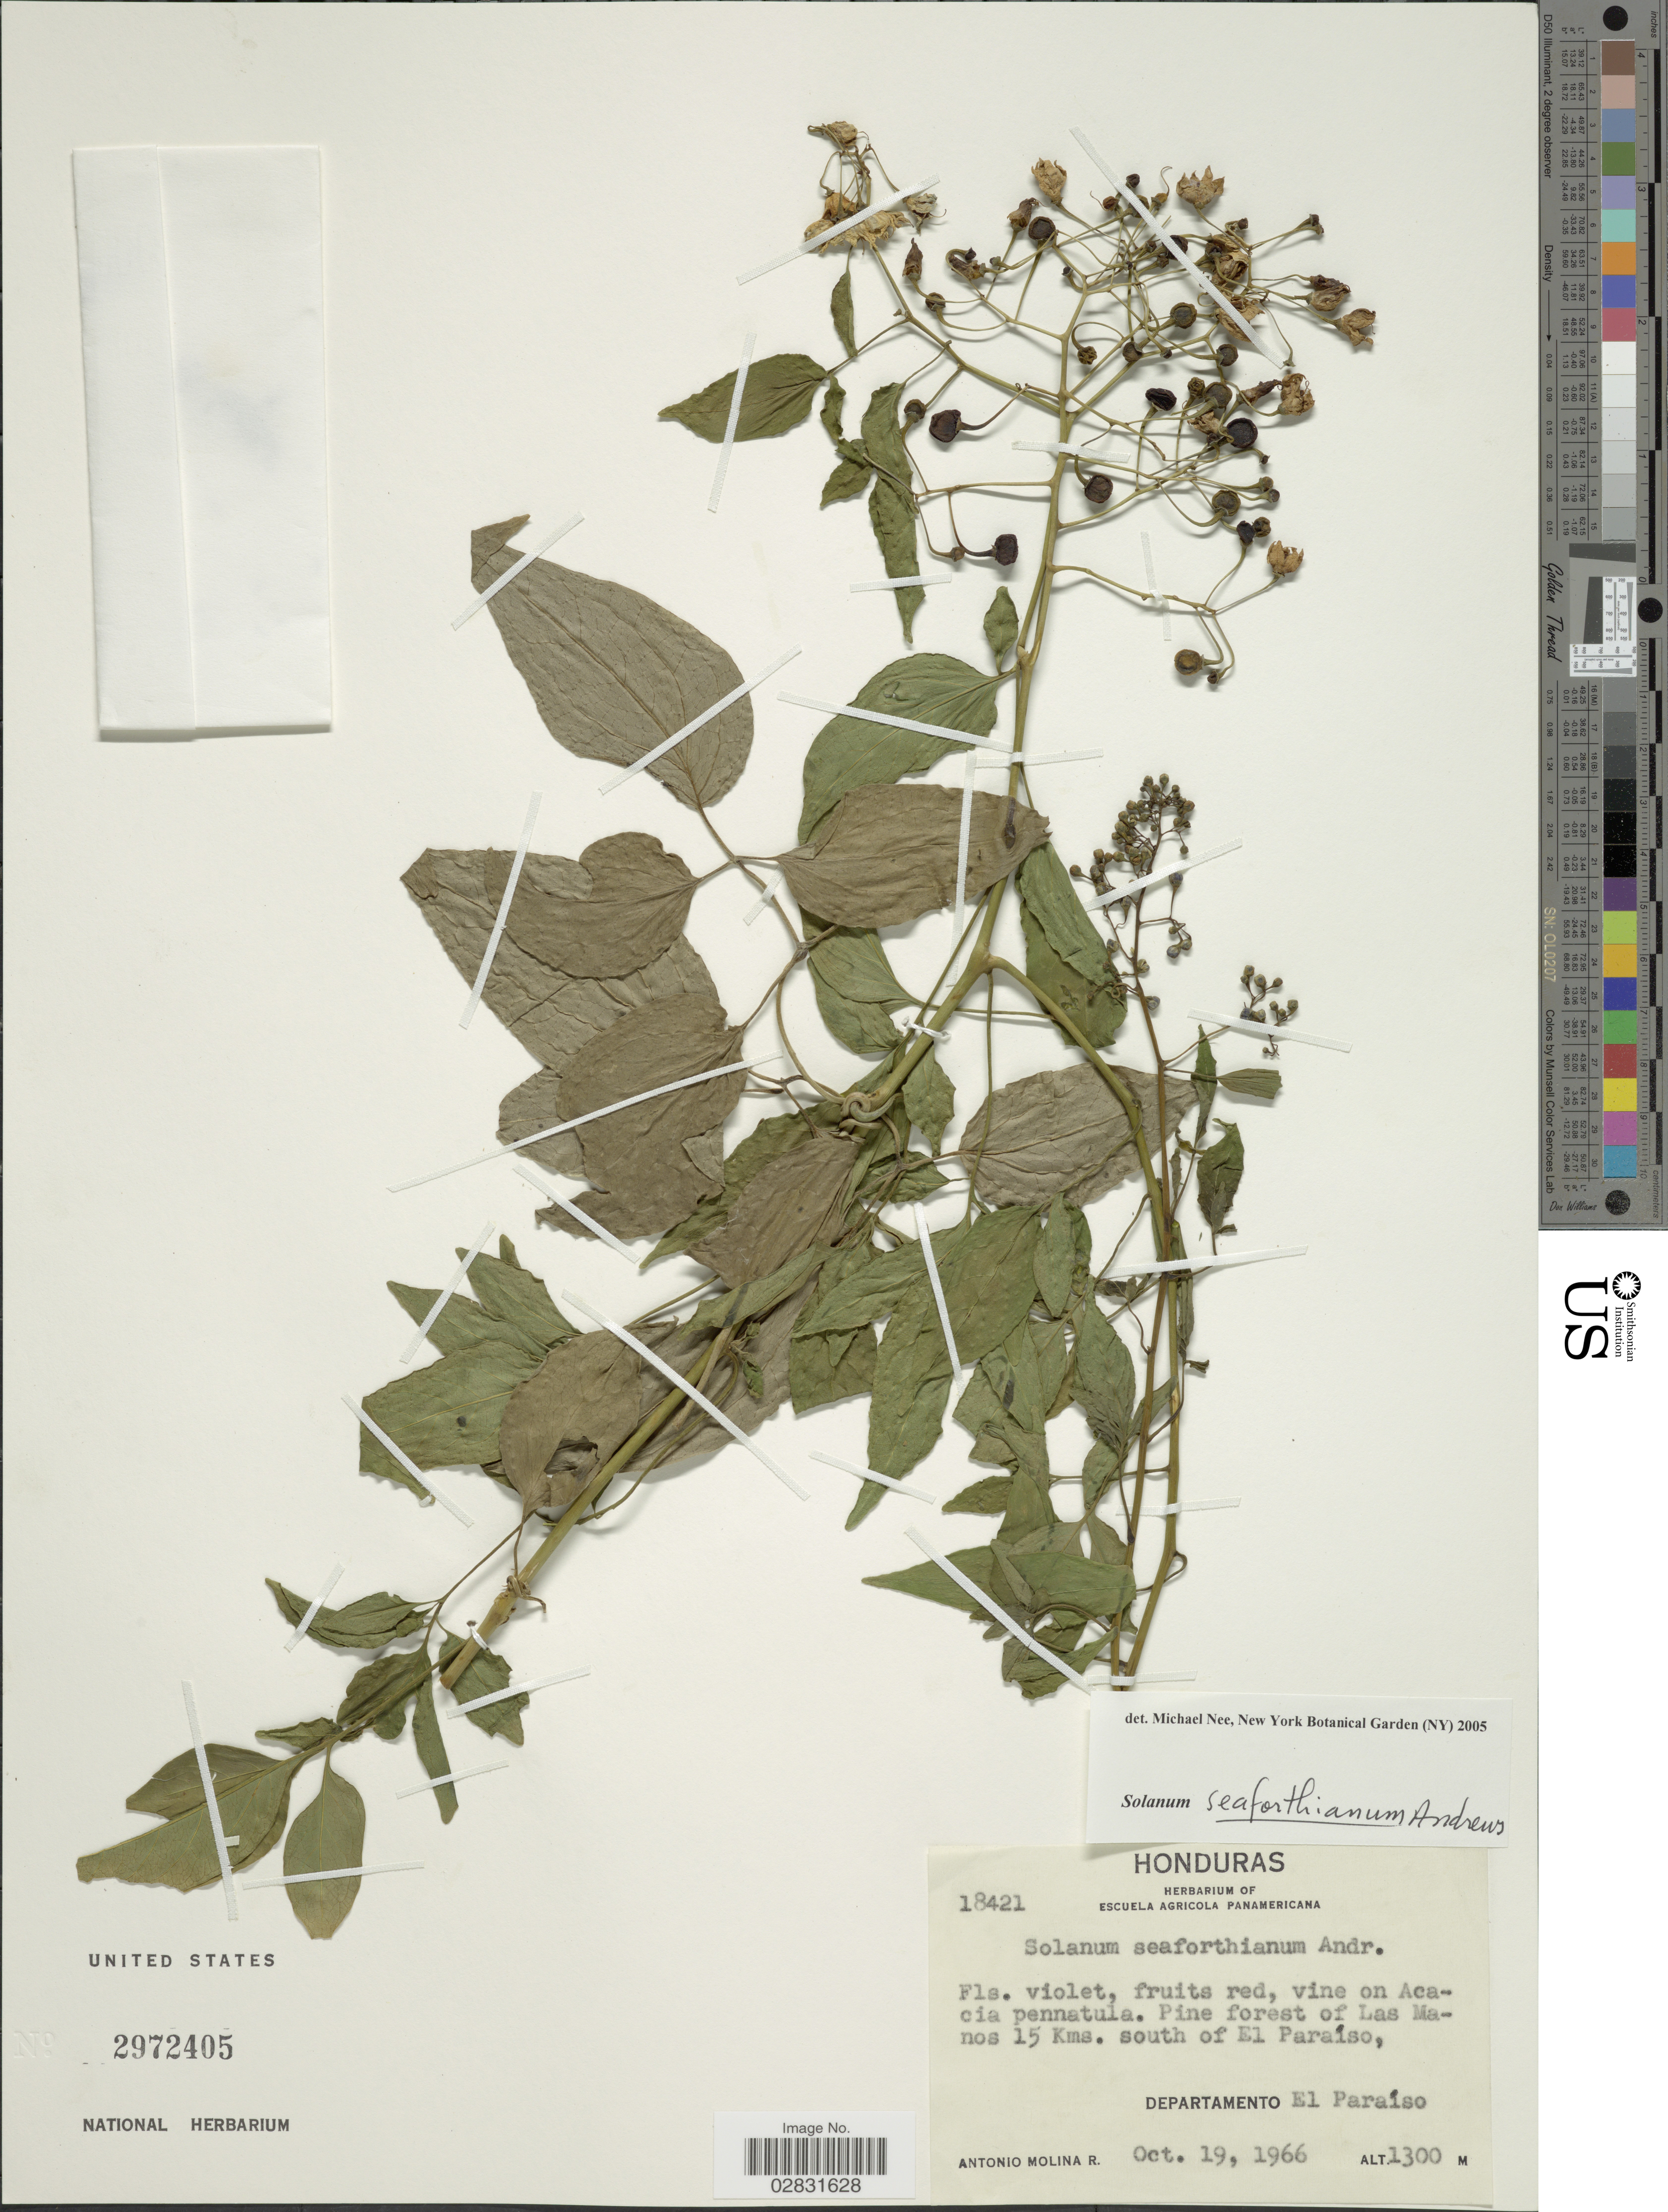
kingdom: Plantae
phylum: Tracheophyta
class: Magnoliopsida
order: Solanales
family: Solanaceae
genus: Solanum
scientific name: Solanum seaforthianum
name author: Andrews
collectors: A. Molina R.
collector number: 18421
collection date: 1966-10-19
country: Honduras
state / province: El Paraíso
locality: Pine forest of Las Manos 15 Kms. south of El Paraíso, Departamento El Paraíso.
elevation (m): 1300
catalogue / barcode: US 2972405